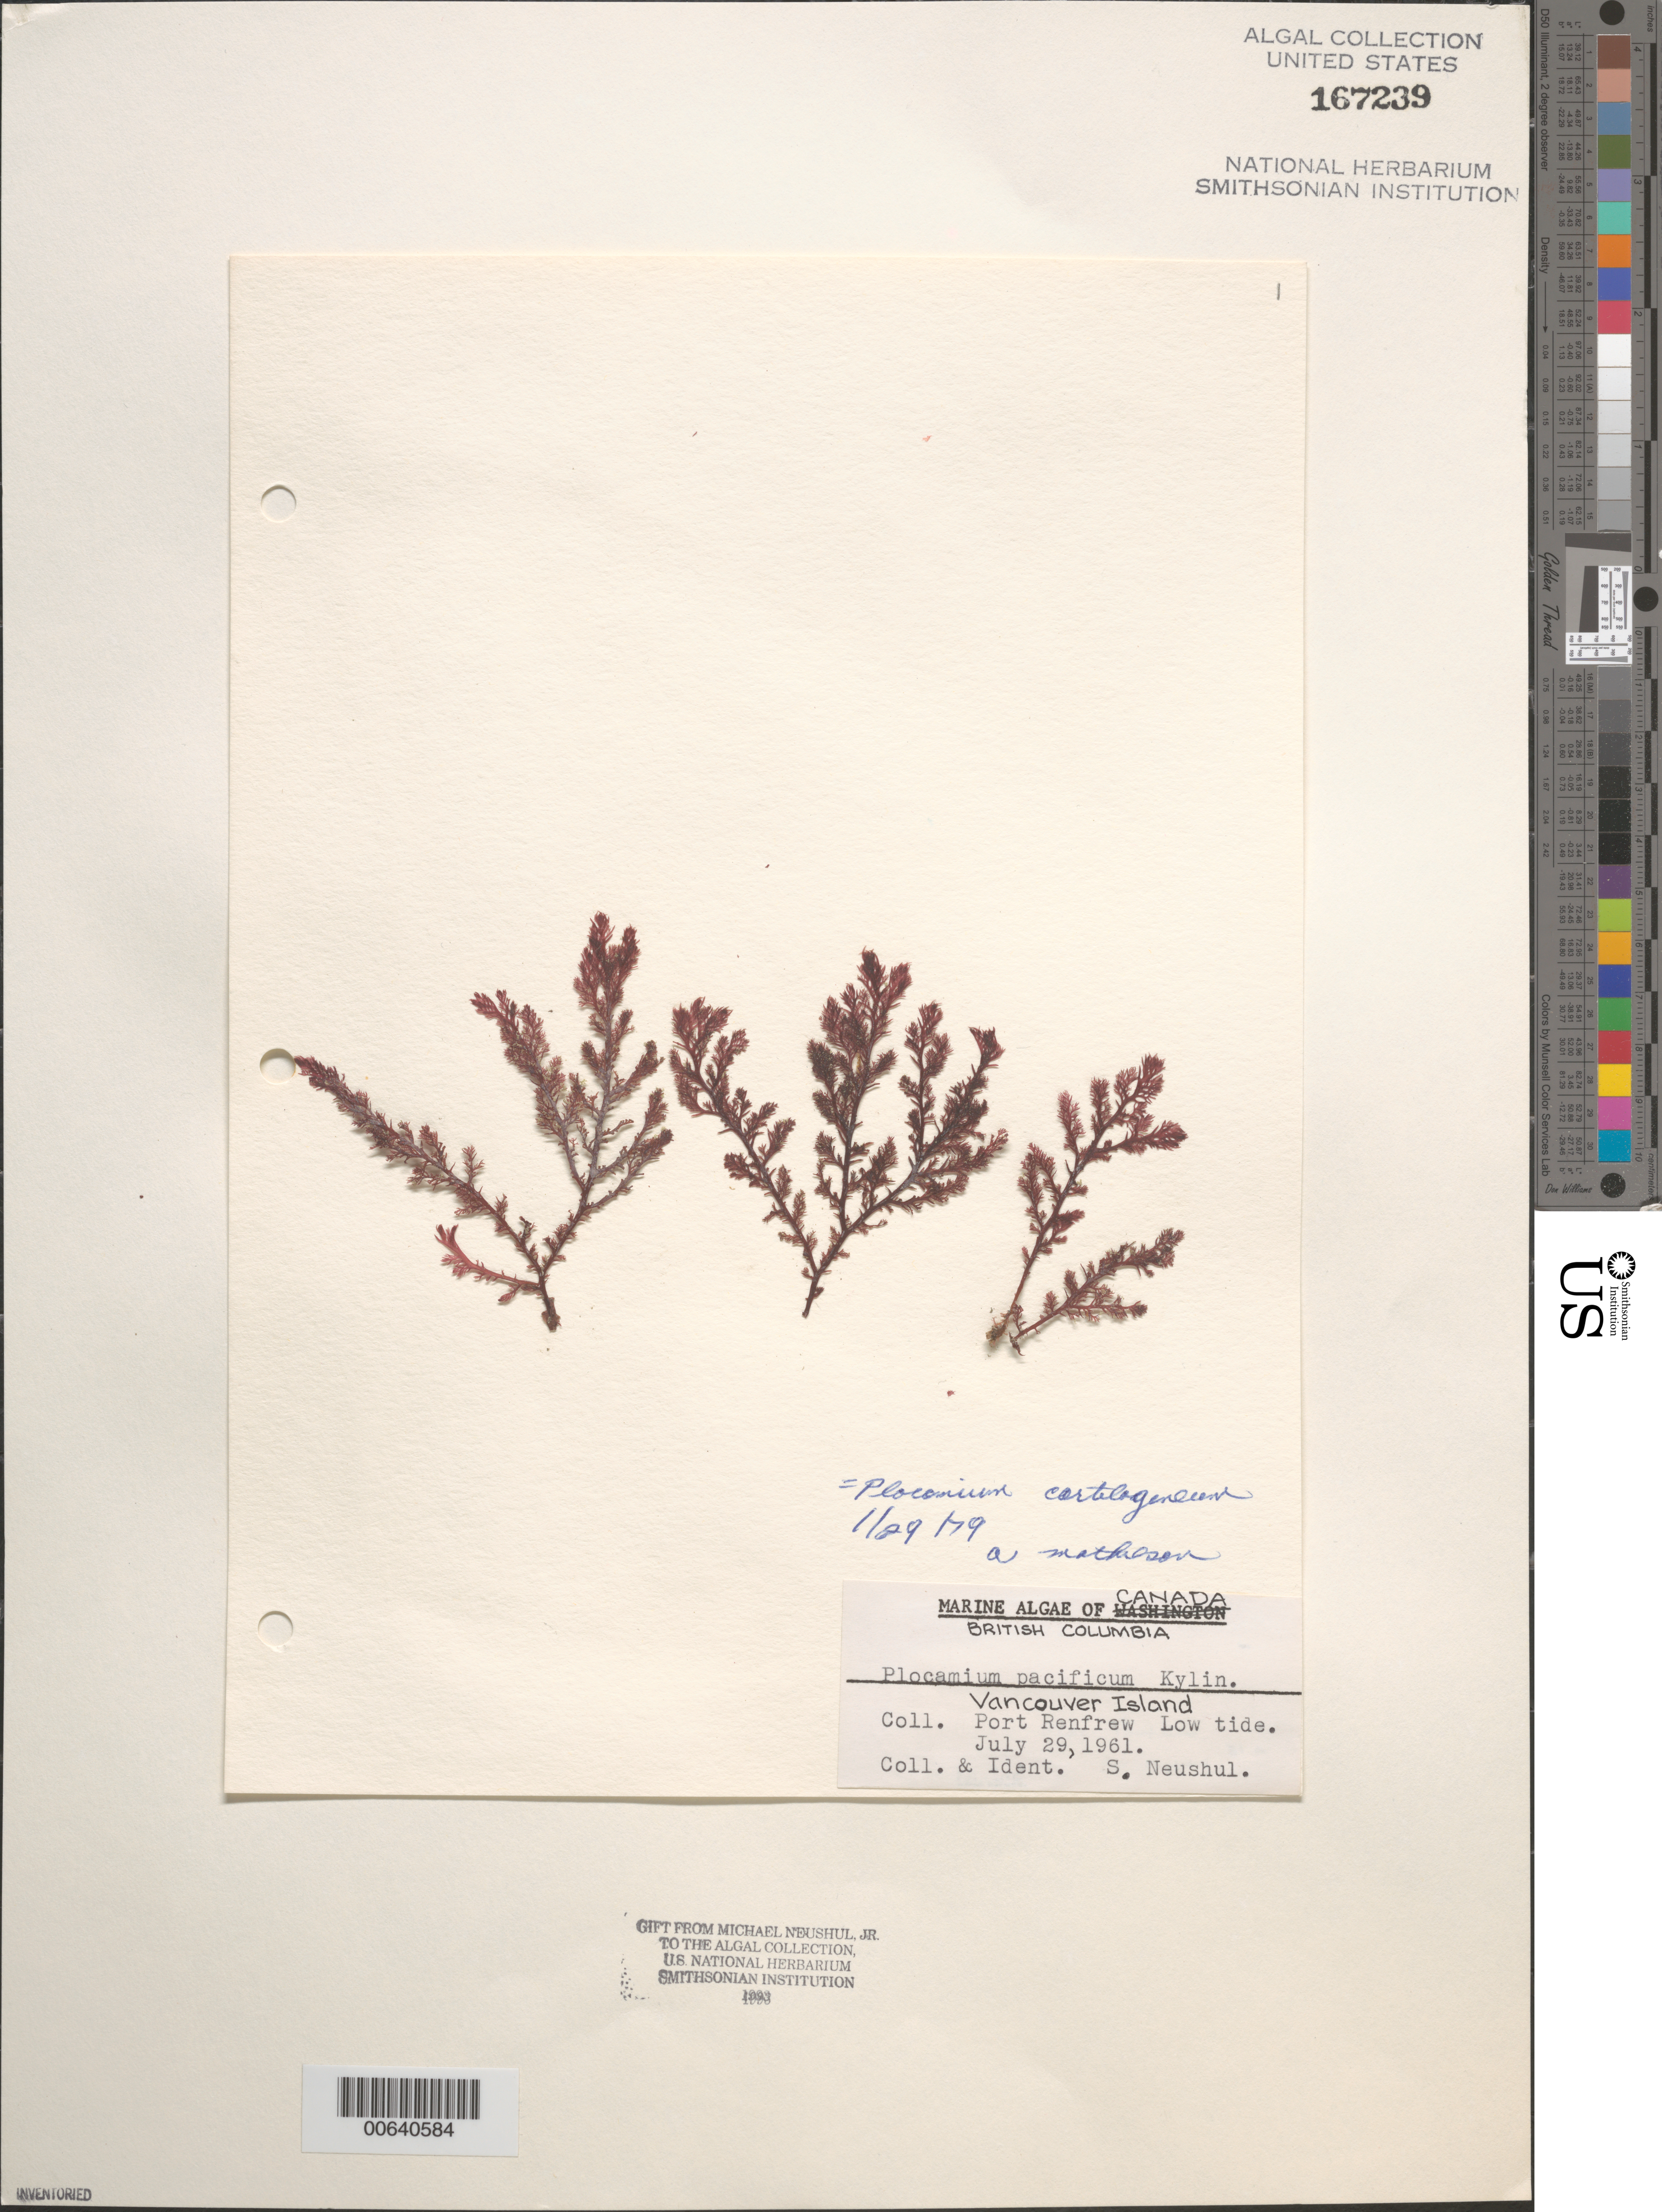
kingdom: Plantae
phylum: Rhodophyta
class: Florideophyceae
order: Plocamiales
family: Plocamiaceae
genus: Plocamium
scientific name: Plocamium cartilagineum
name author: (L.) P.S. Dixon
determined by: Mathieson, A. C.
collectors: S. Neushul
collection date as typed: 29 Jul 1961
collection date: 1961-07-29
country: Canada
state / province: British Columbia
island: Vancouver Island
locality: Port Renfrew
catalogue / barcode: US 167239